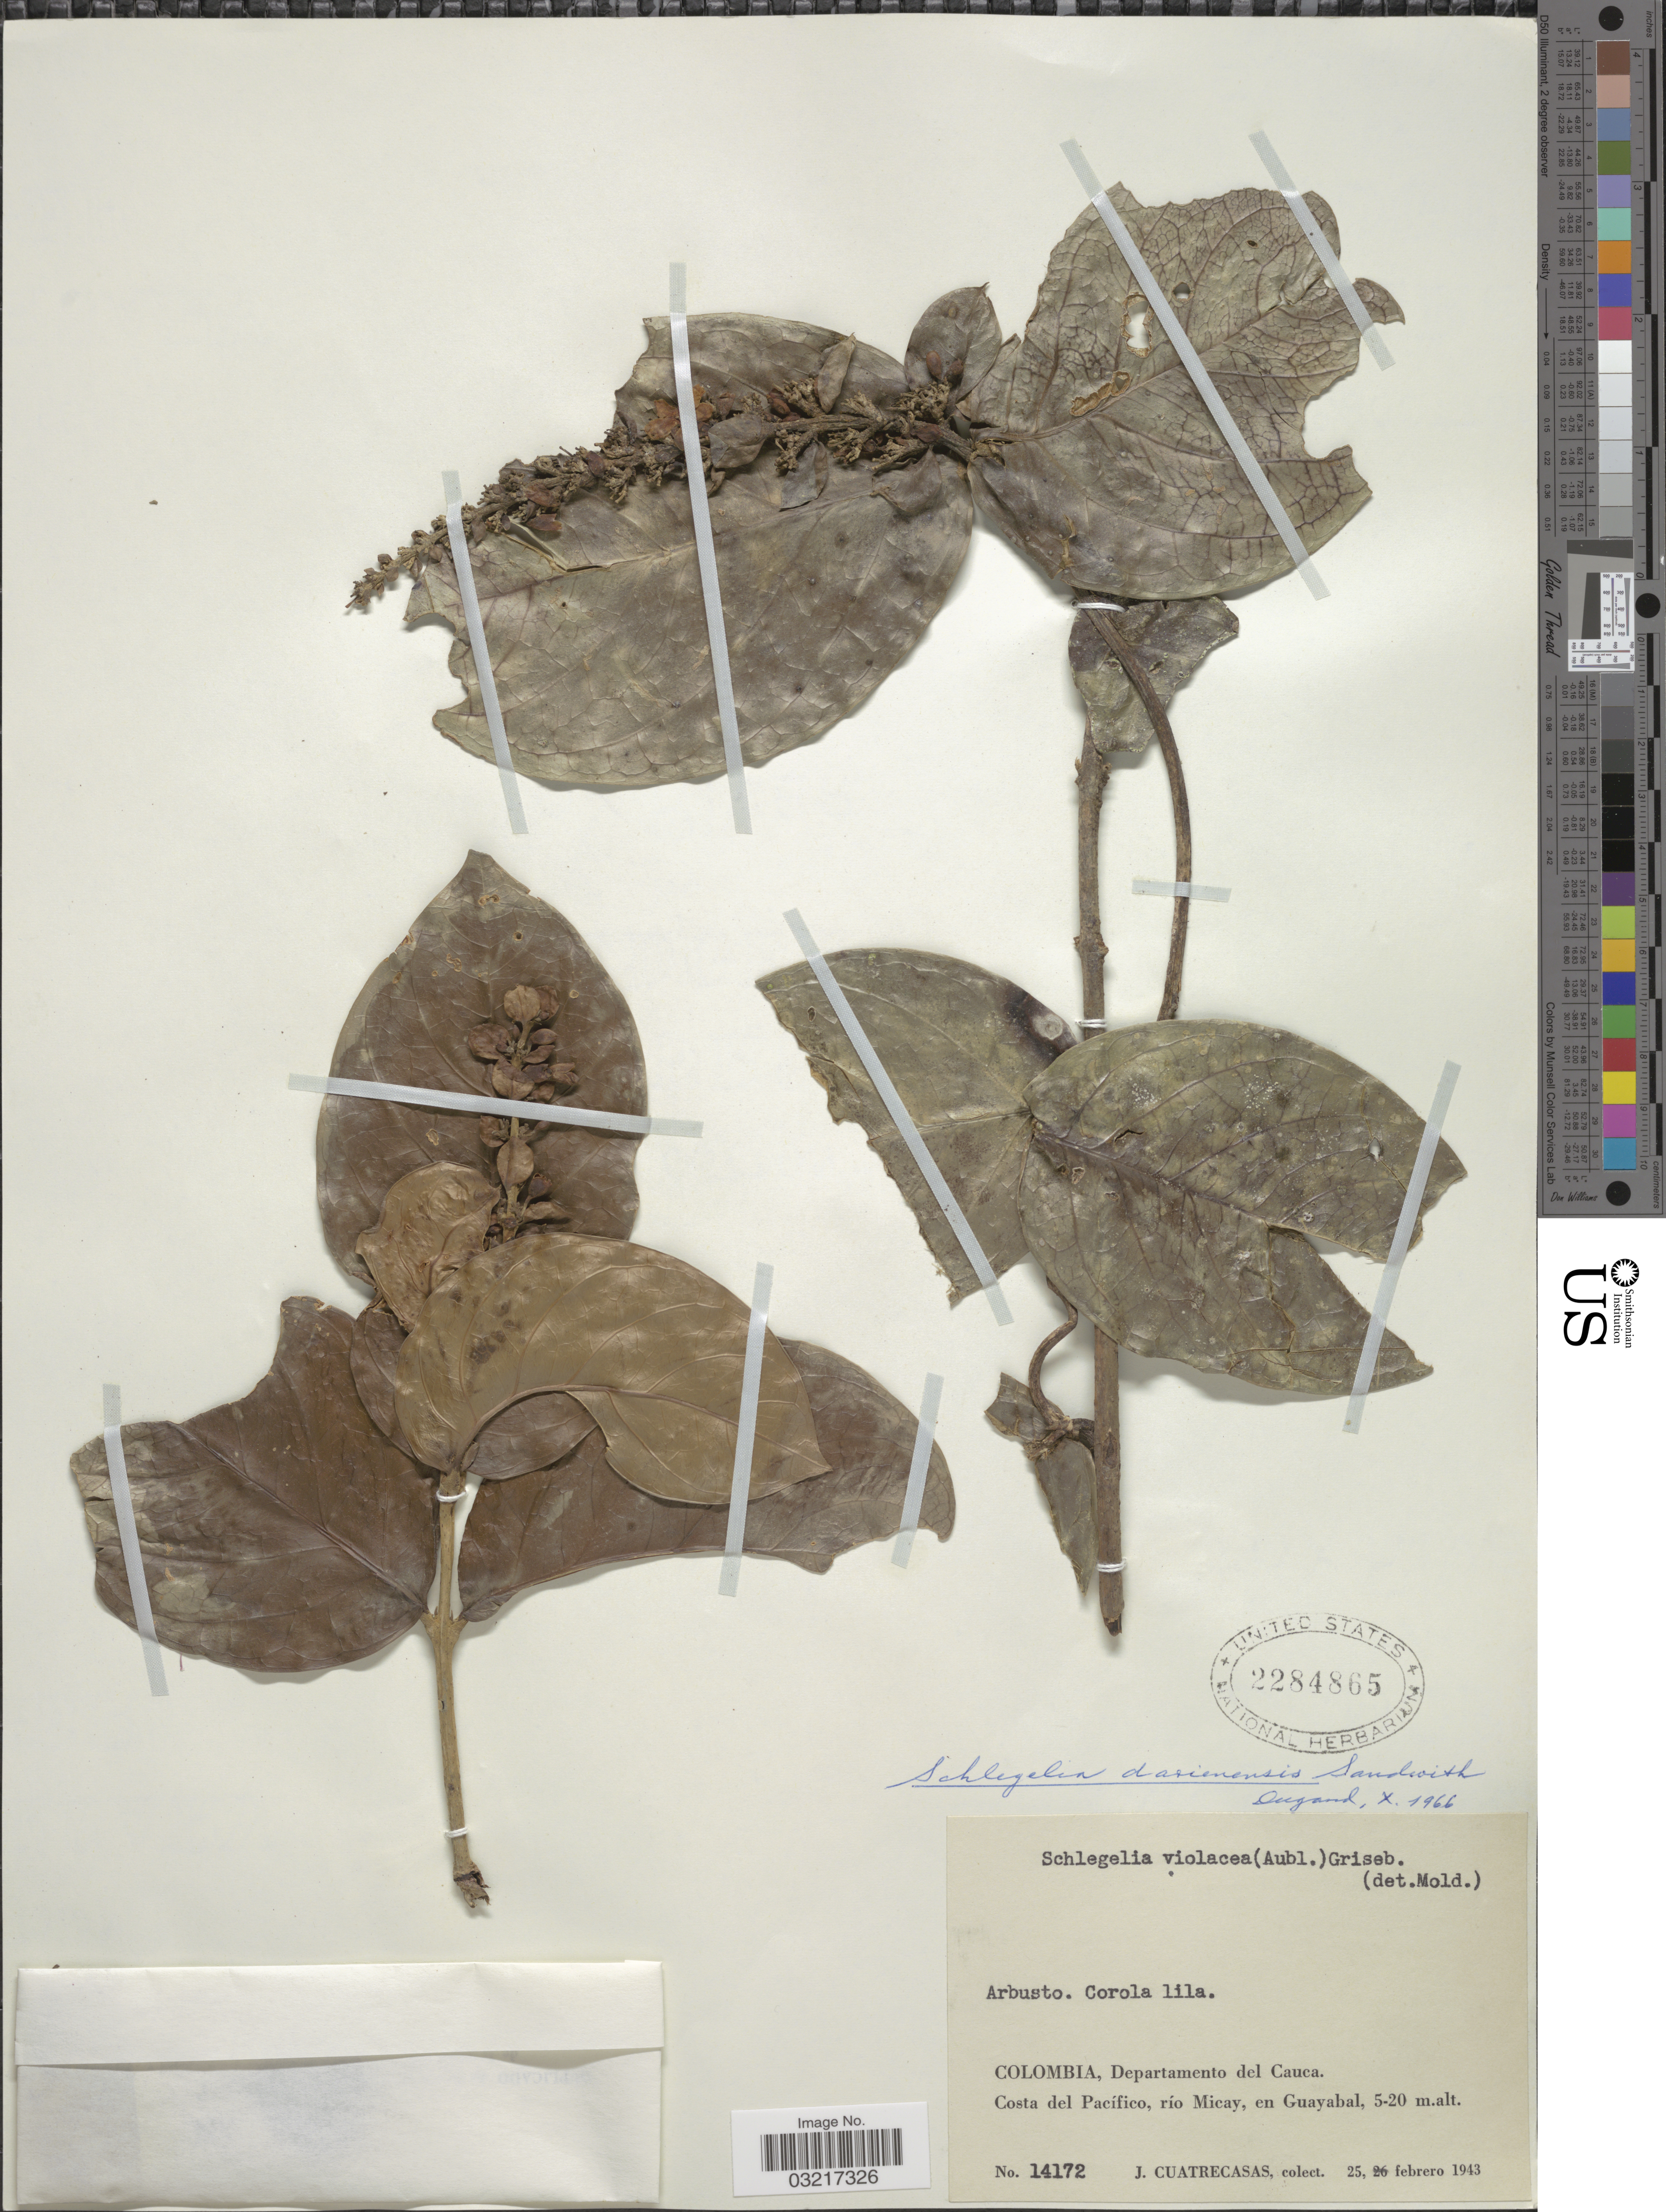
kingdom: Plantae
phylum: Tracheophyta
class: Magnoliopsida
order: Lamiales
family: Schlegeliaceae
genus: Schlegelia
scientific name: Schlegelia darienensis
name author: Sandwith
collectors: J. Cuatrecasas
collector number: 14172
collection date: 1943-02-25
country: Colombia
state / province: Cauca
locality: Departamento del Cauca. Costa del Pacífico, río Micay, en Guayabal.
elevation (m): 5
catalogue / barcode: US 2284865